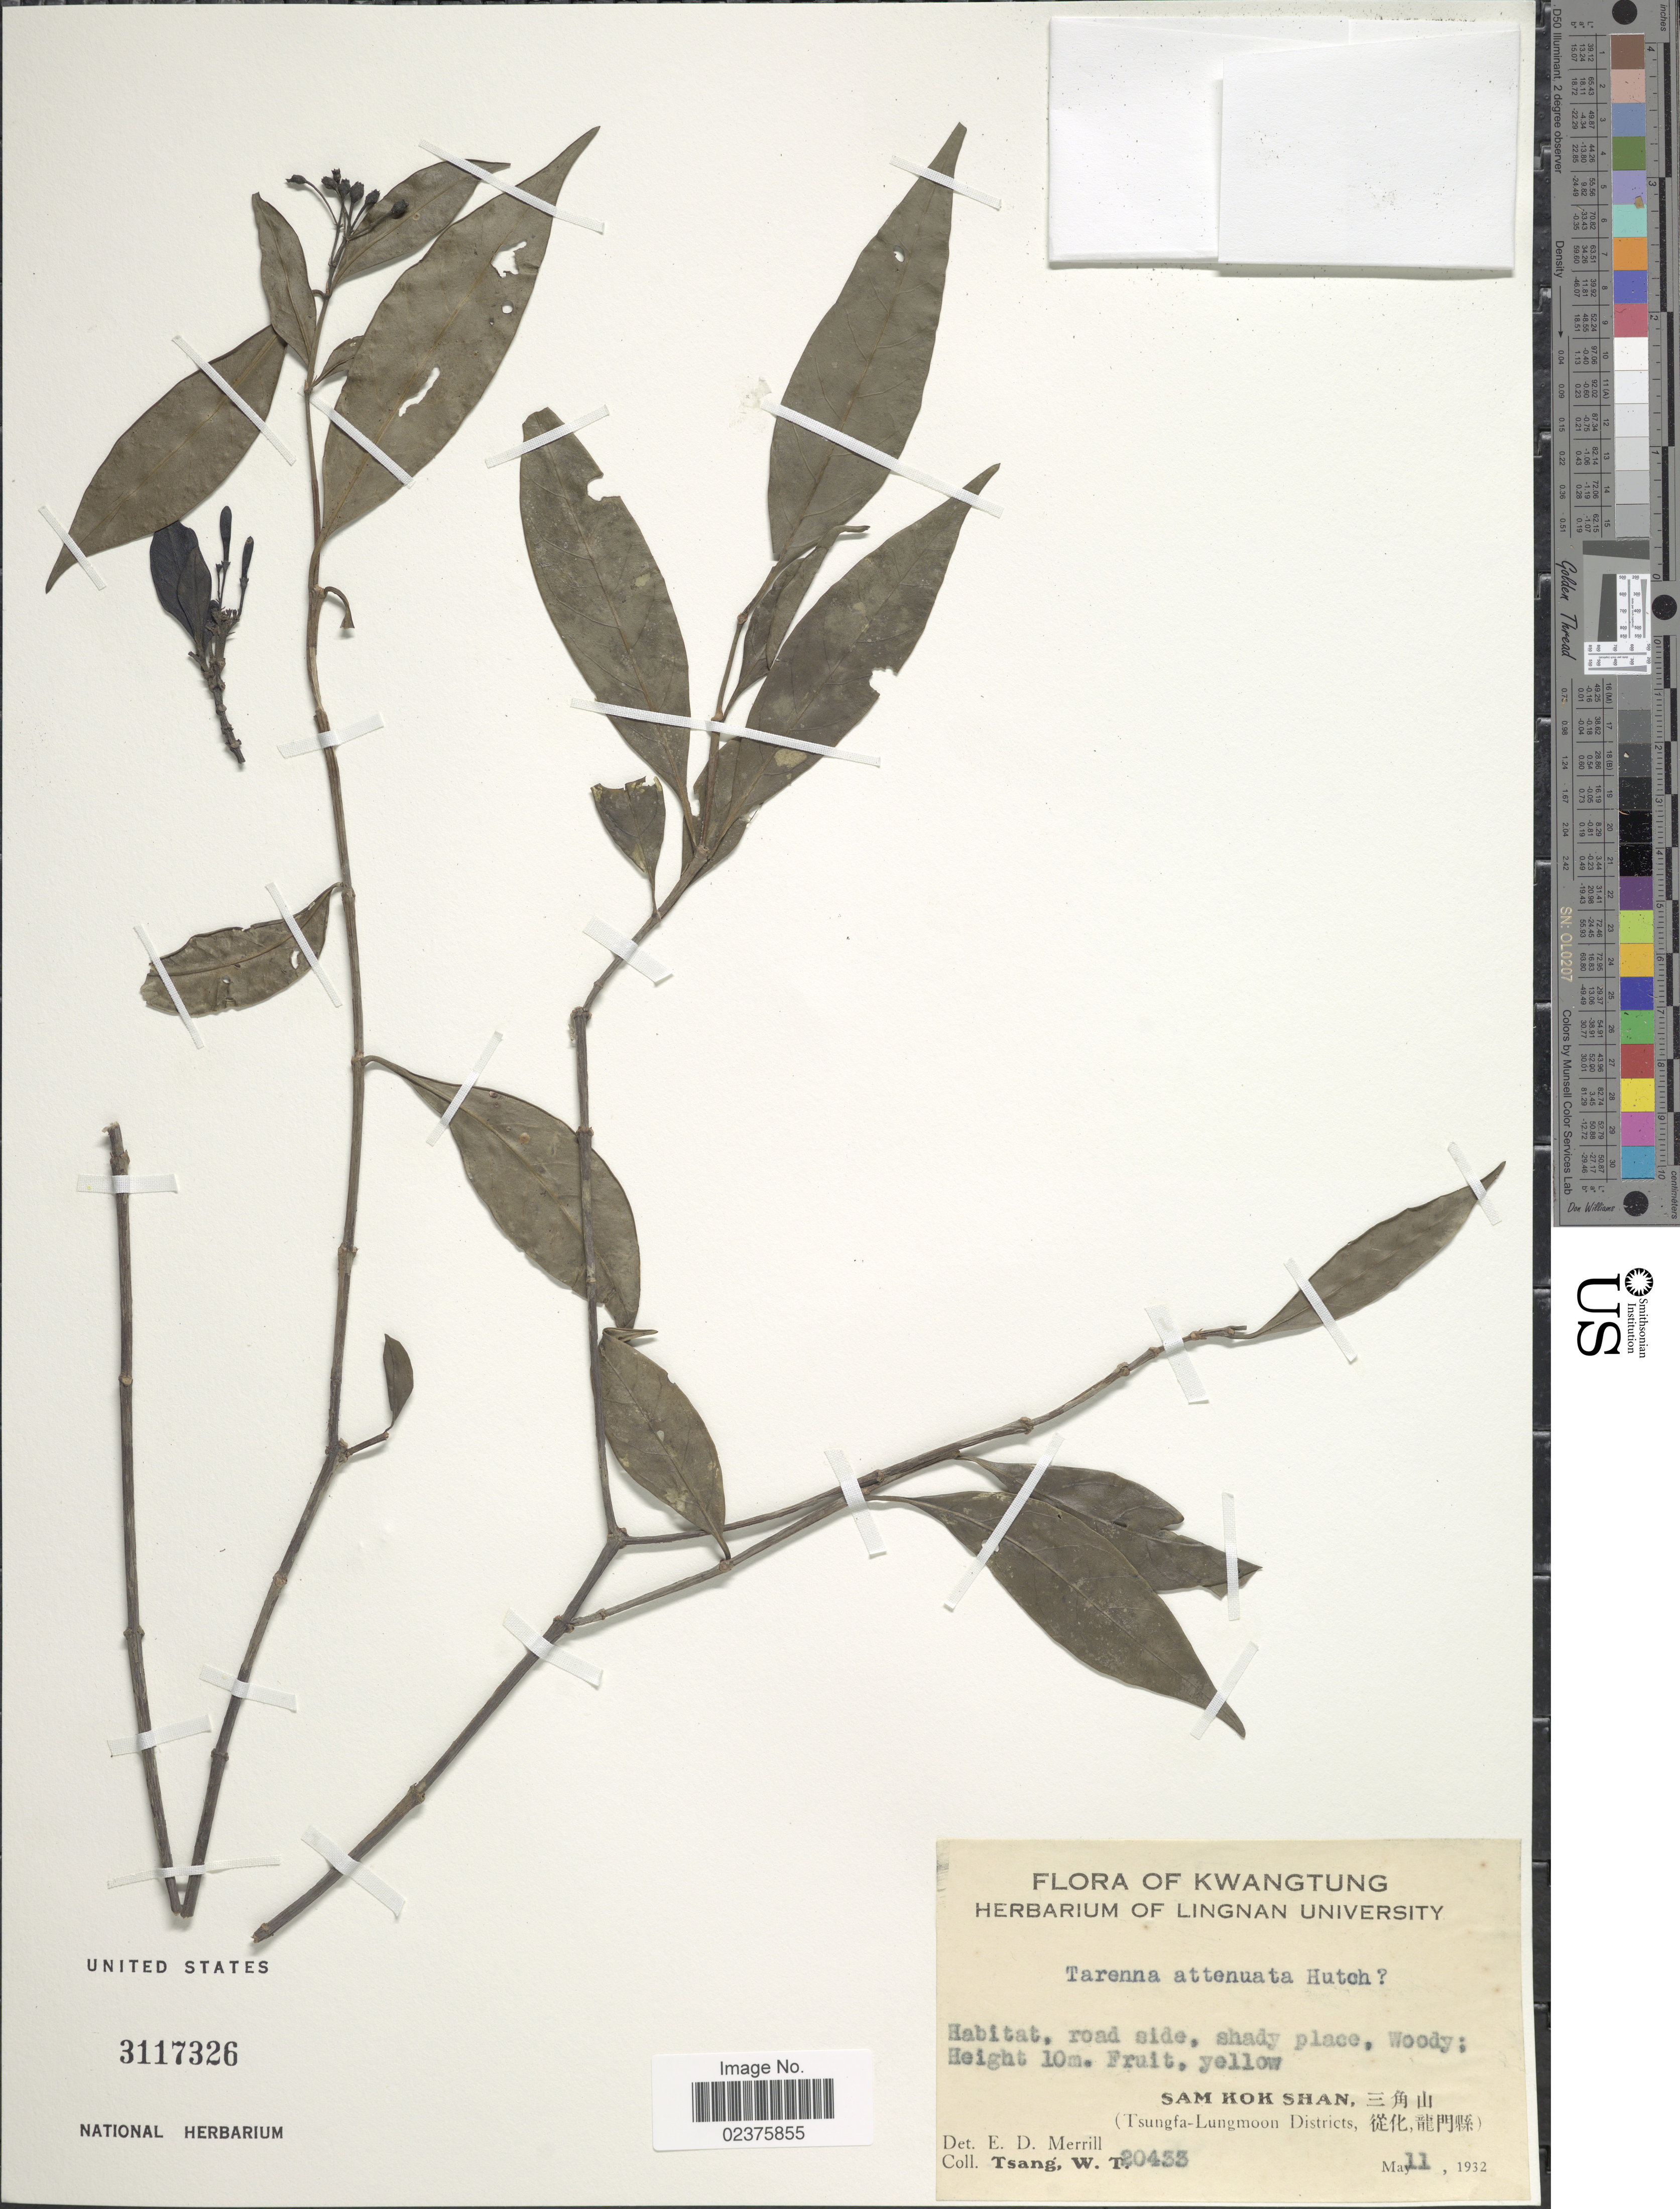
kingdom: Plantae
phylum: Tracheophyta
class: Magnoliopsida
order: Gentianales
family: Rubiaceae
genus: Tarenna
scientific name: Tarenna attenuata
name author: (Hook. f.) Hutchinson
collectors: W. T. Tsang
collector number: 20433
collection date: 1932-05-11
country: China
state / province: Guangdong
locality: Kwangtung, Sam Kok Shan, (Tsungfa-Lungmoon District)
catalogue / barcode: US 3117326